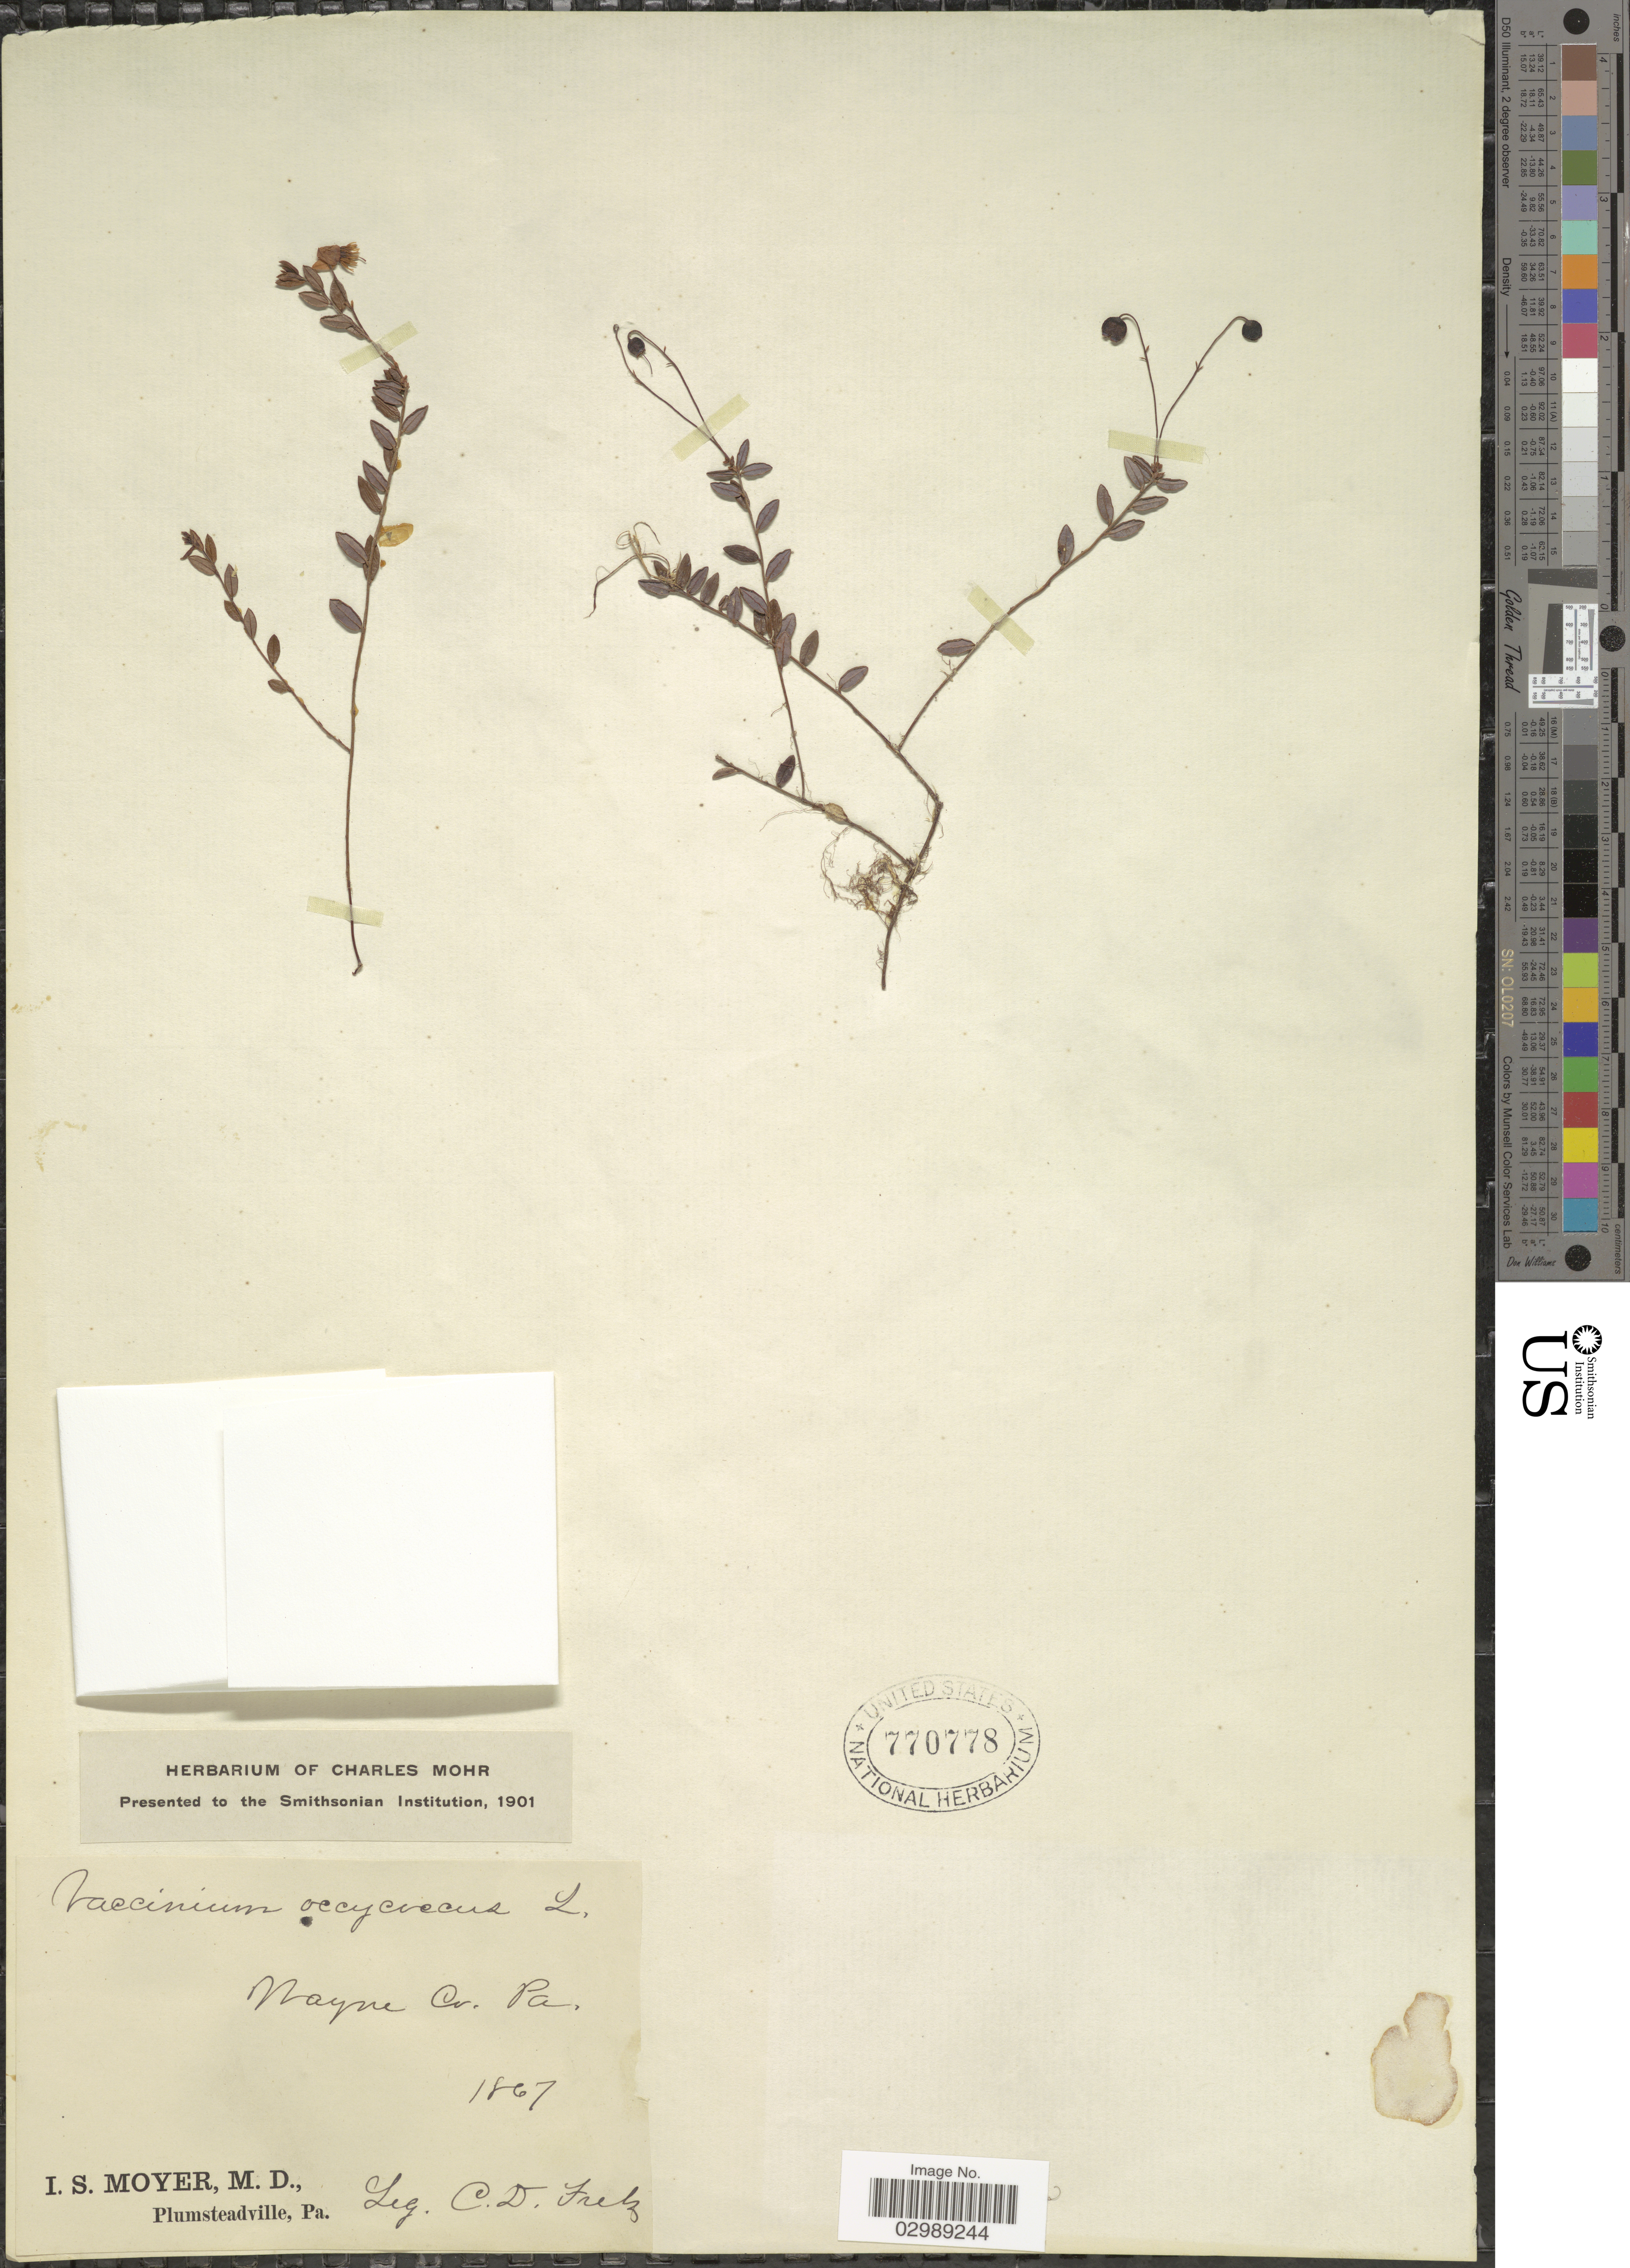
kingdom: Plantae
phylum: Tracheophyta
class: Magnoliopsida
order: Ericales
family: Ericaceae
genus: Vaccinium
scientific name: Vaccinium oxycoccos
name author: L.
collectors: C. D. Fretz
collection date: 1867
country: United States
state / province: Pennsylvania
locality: Wayne Co.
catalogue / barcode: US 770778